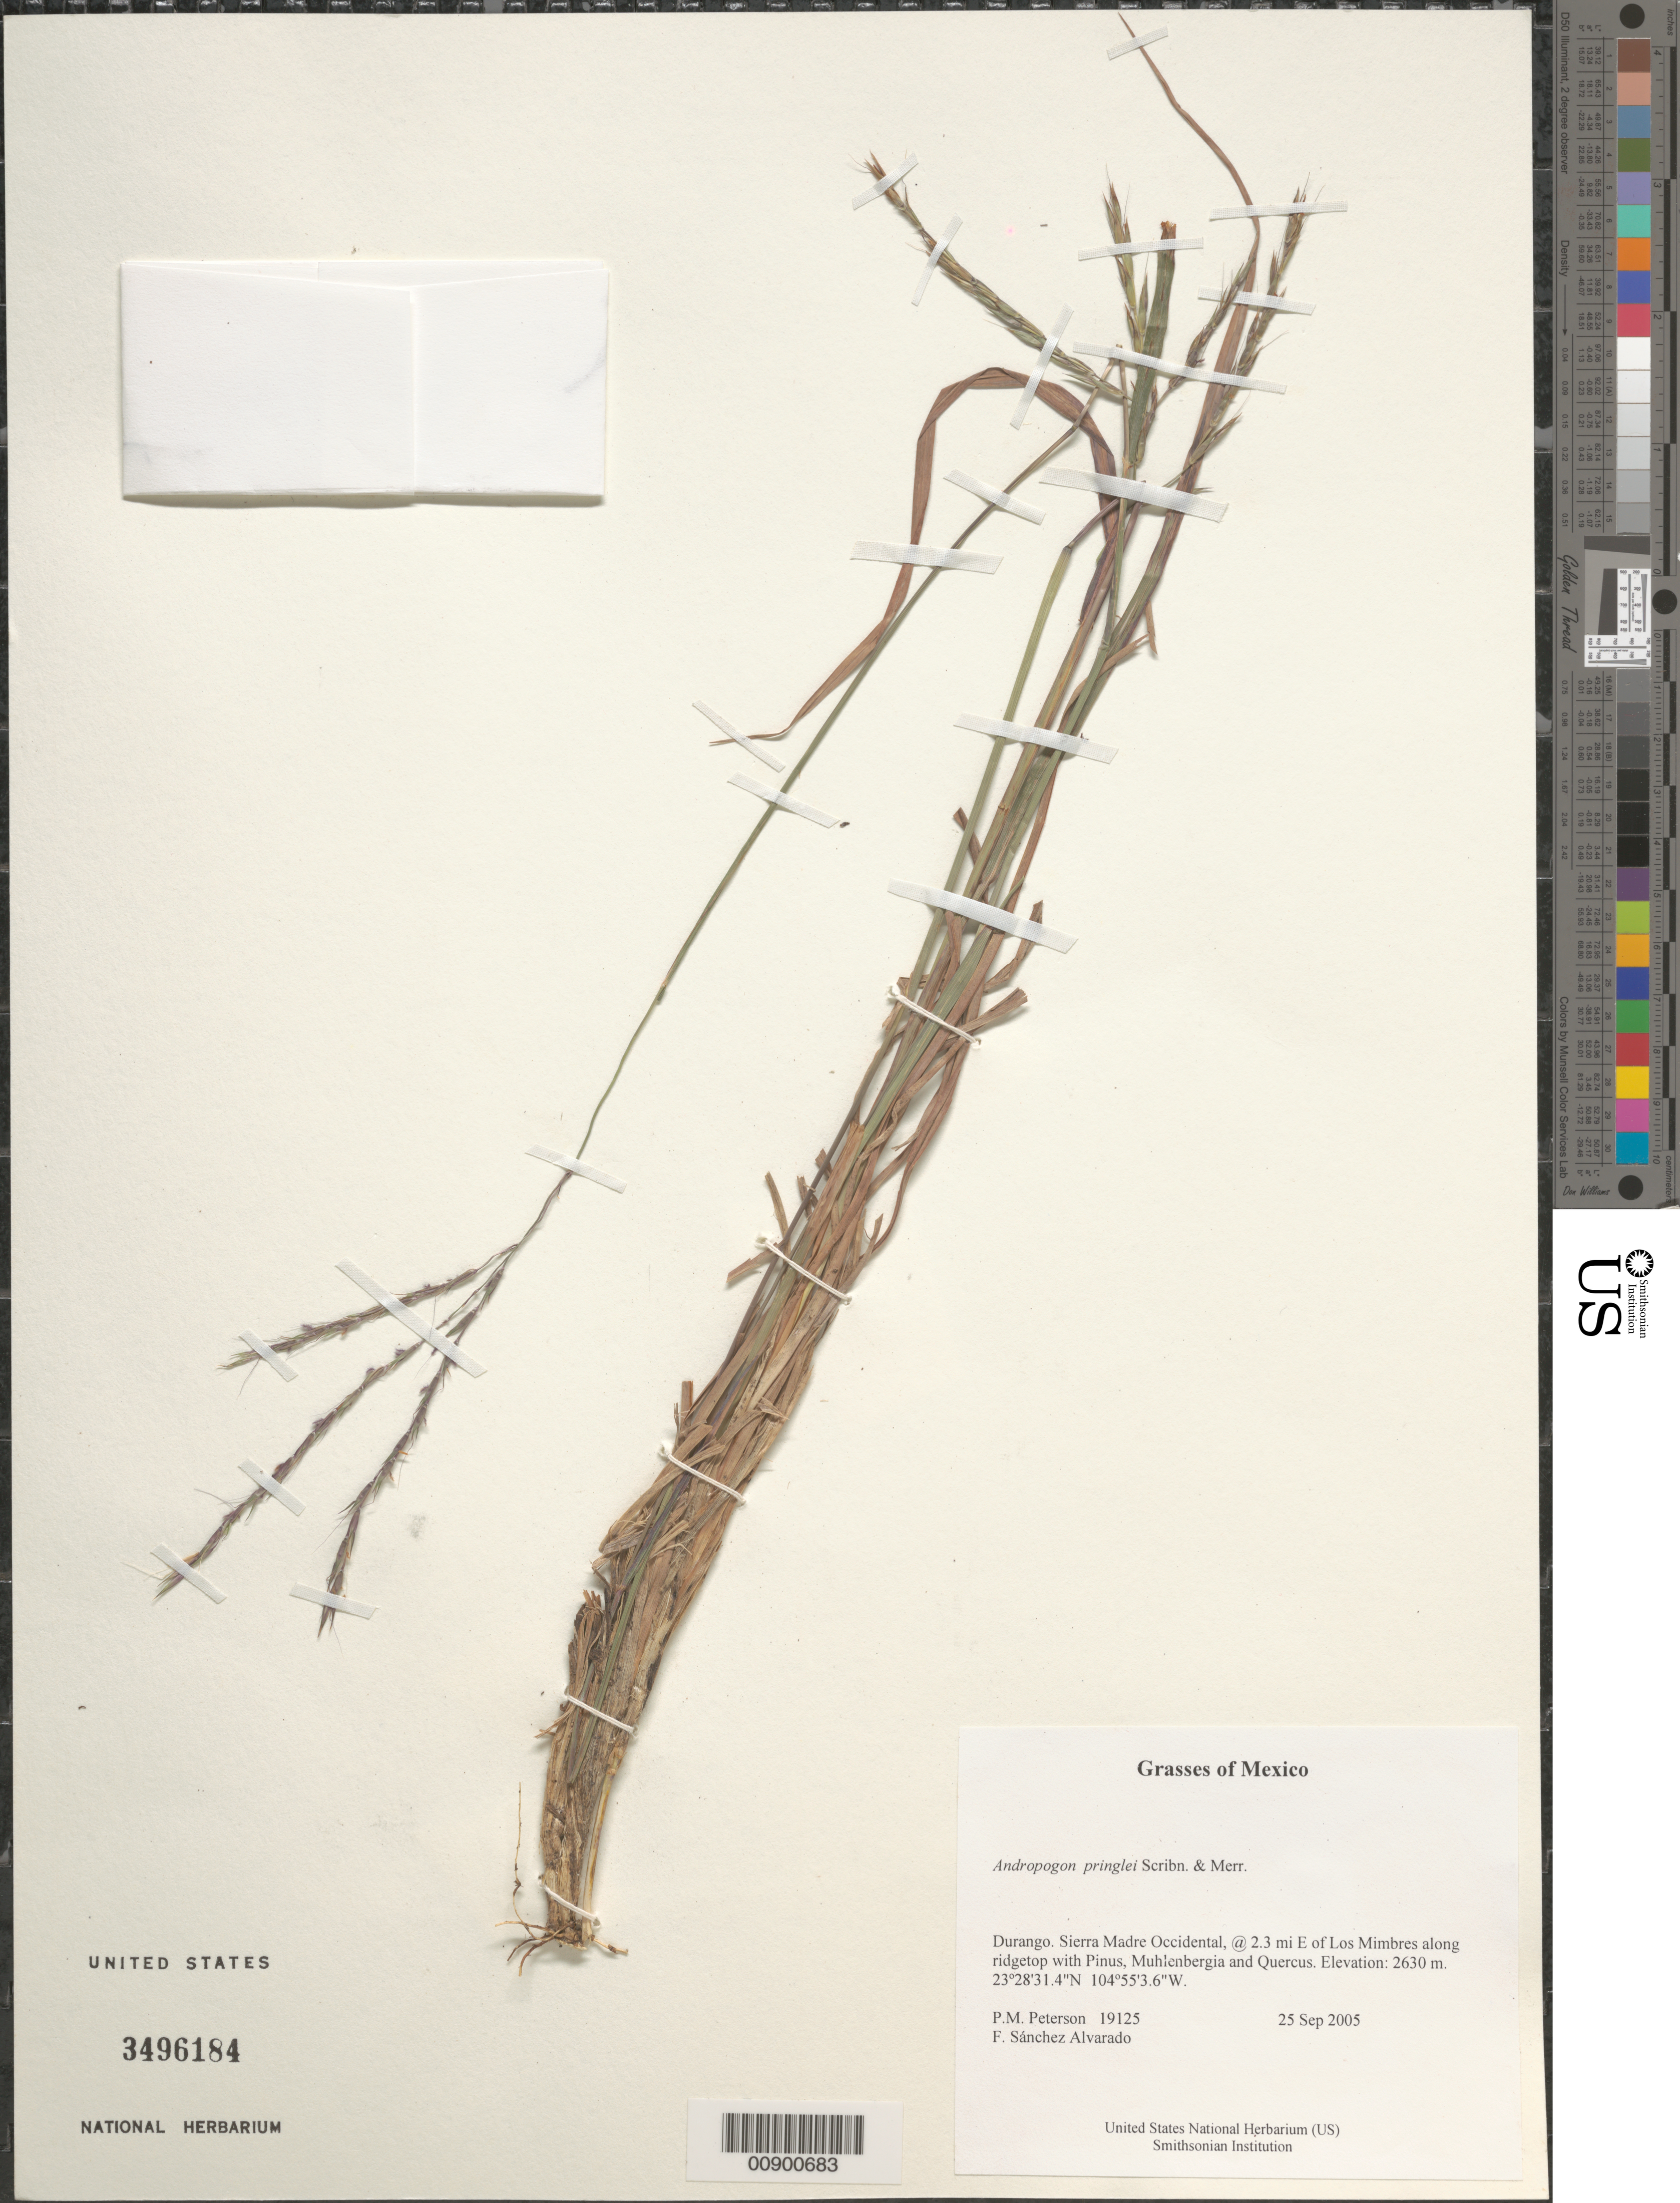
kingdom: Plantae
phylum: Tracheophyta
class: Liliopsida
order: Poales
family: Poaceae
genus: Andropogon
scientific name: Andropogon pringlei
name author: Scribn. & Merr.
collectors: P. M. Peterson & F. Sánchez Alvarado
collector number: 19125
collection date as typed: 25 Sep 2005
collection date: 2005-09-25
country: Mexico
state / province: Durango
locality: Sierra Madre Occidental, @ 2.3 mi E of Los Mimbres along ridgetop with Pinus, Muhlenbergia and Quercus.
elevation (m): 2630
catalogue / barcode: US 3496184